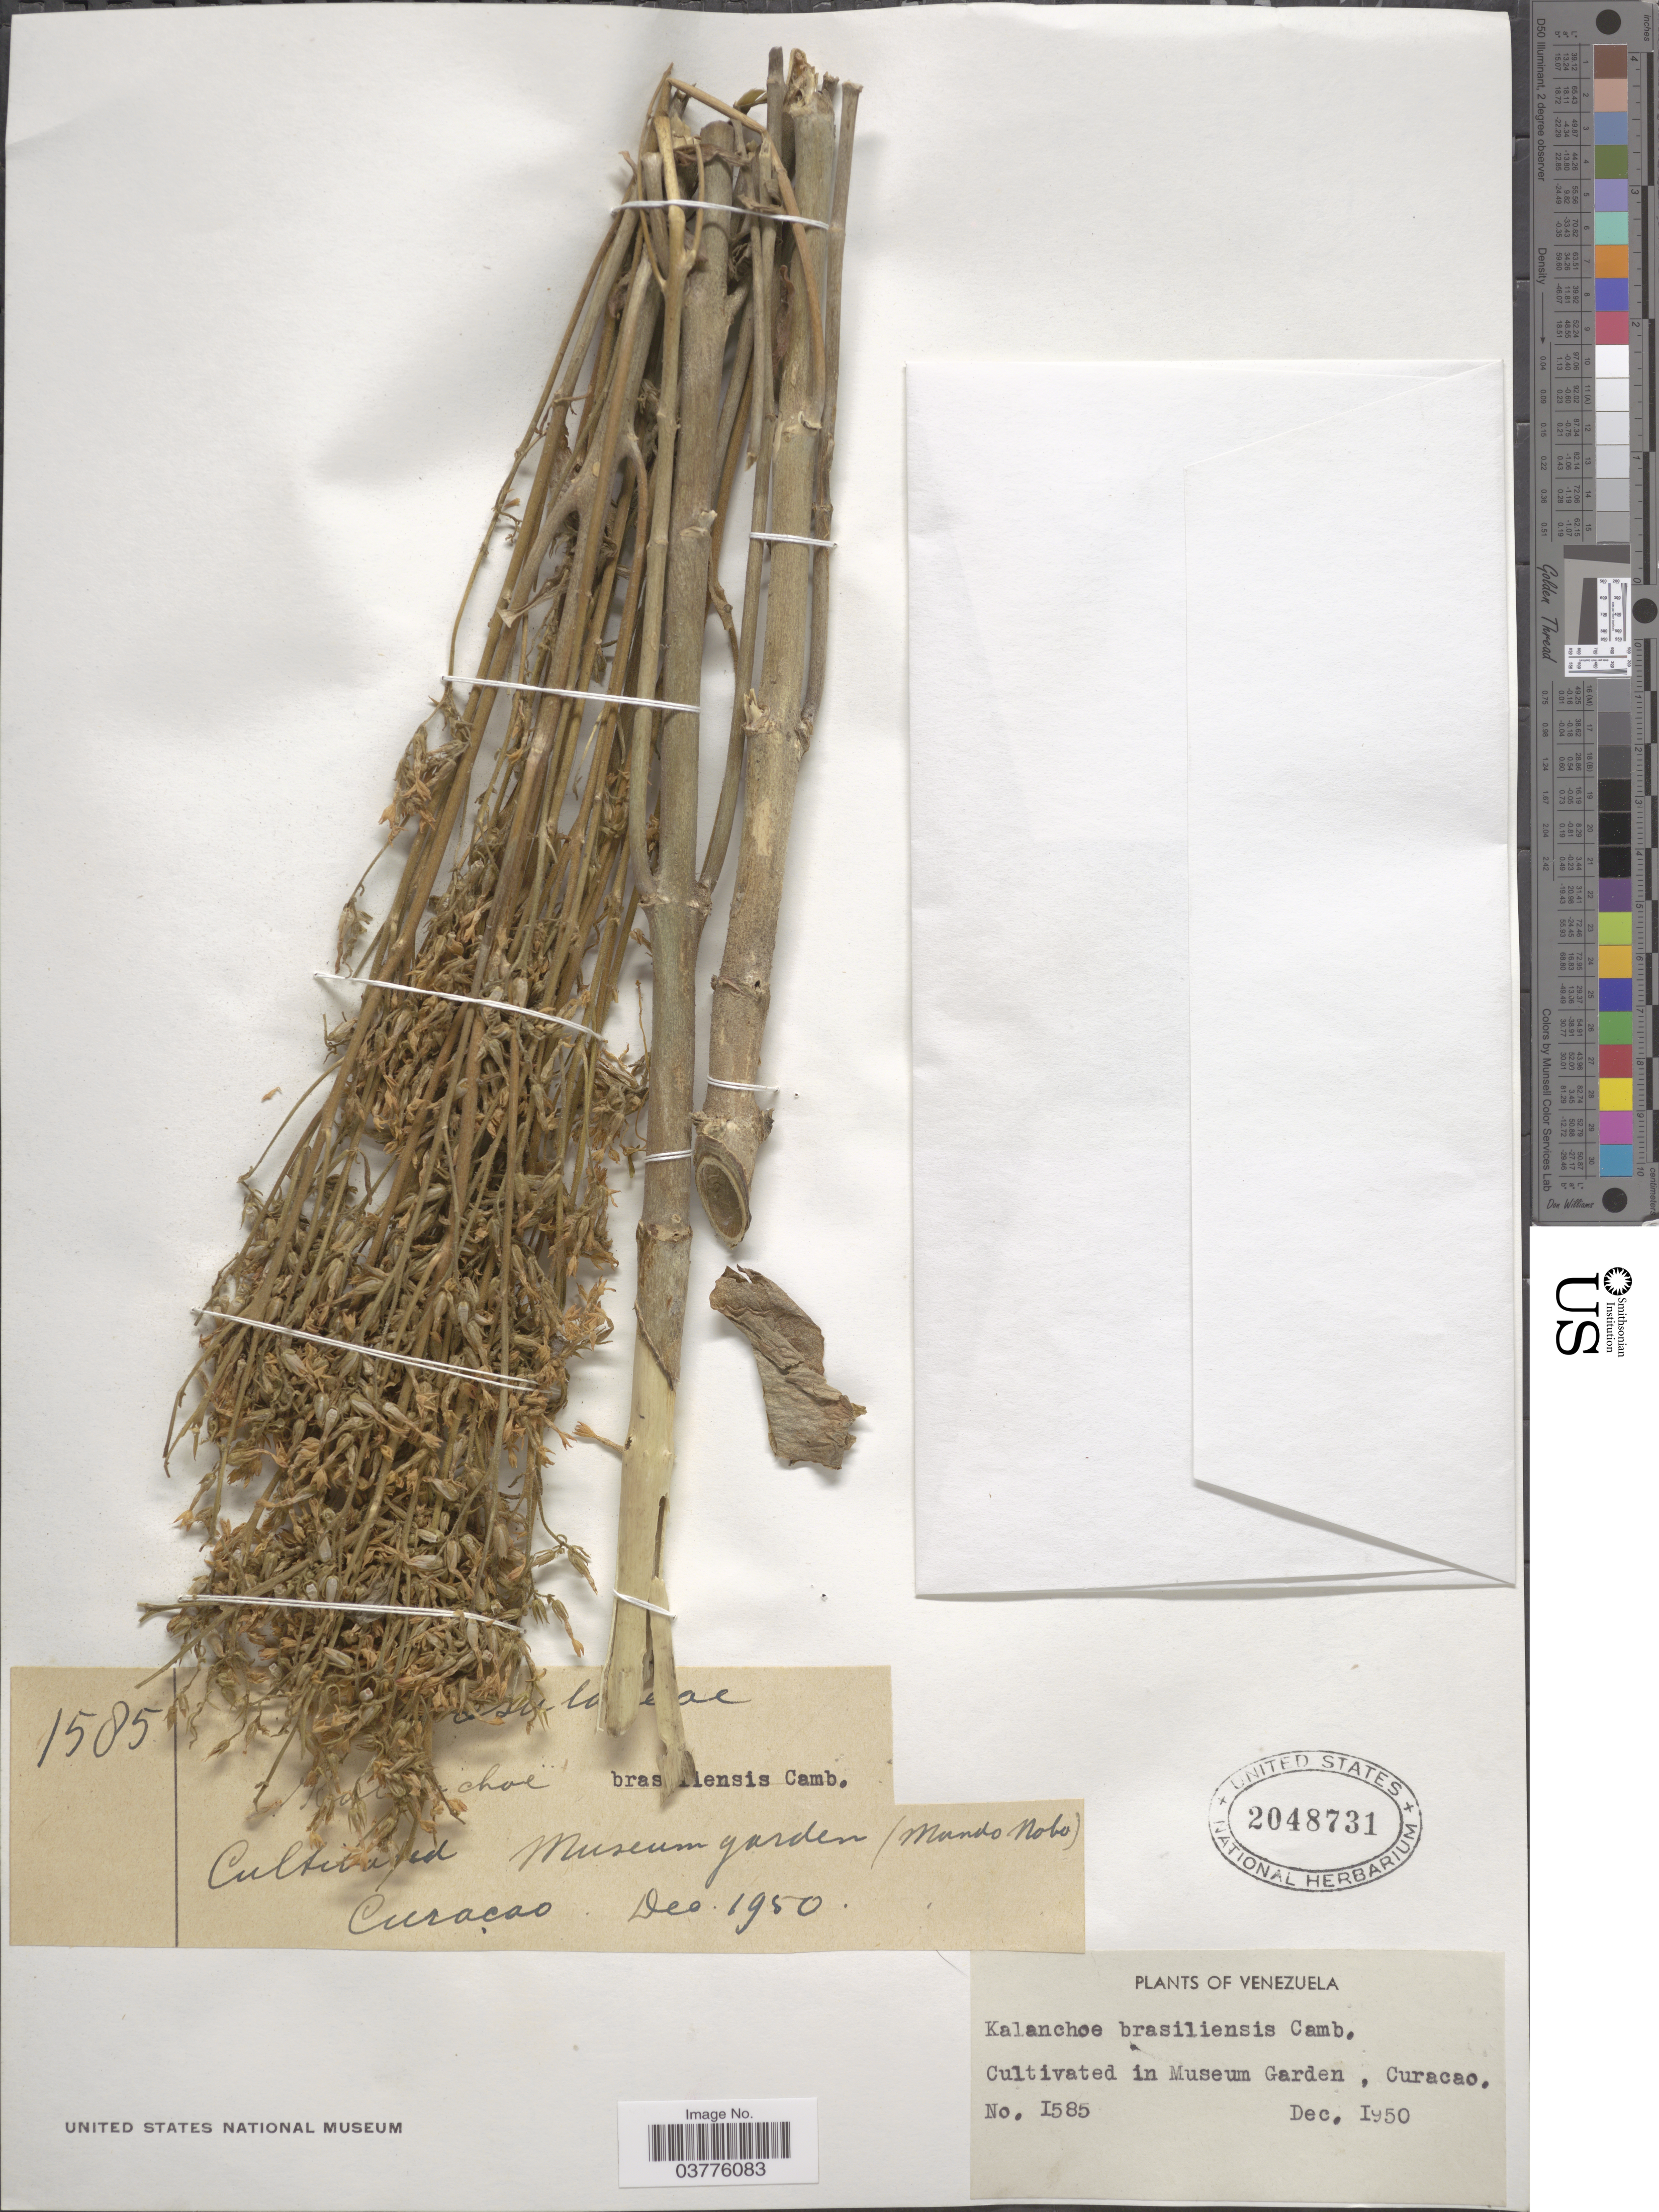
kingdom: Plantae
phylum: Tracheophyta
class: Magnoliopsida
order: Saxifragales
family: Crassulaceae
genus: Kalanchoe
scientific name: Kalanchoe brasiliensis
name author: Cambess.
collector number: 1585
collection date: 1950-12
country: Curaçao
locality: Museum Garden (Mundo Nobo).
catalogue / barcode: US 2048731